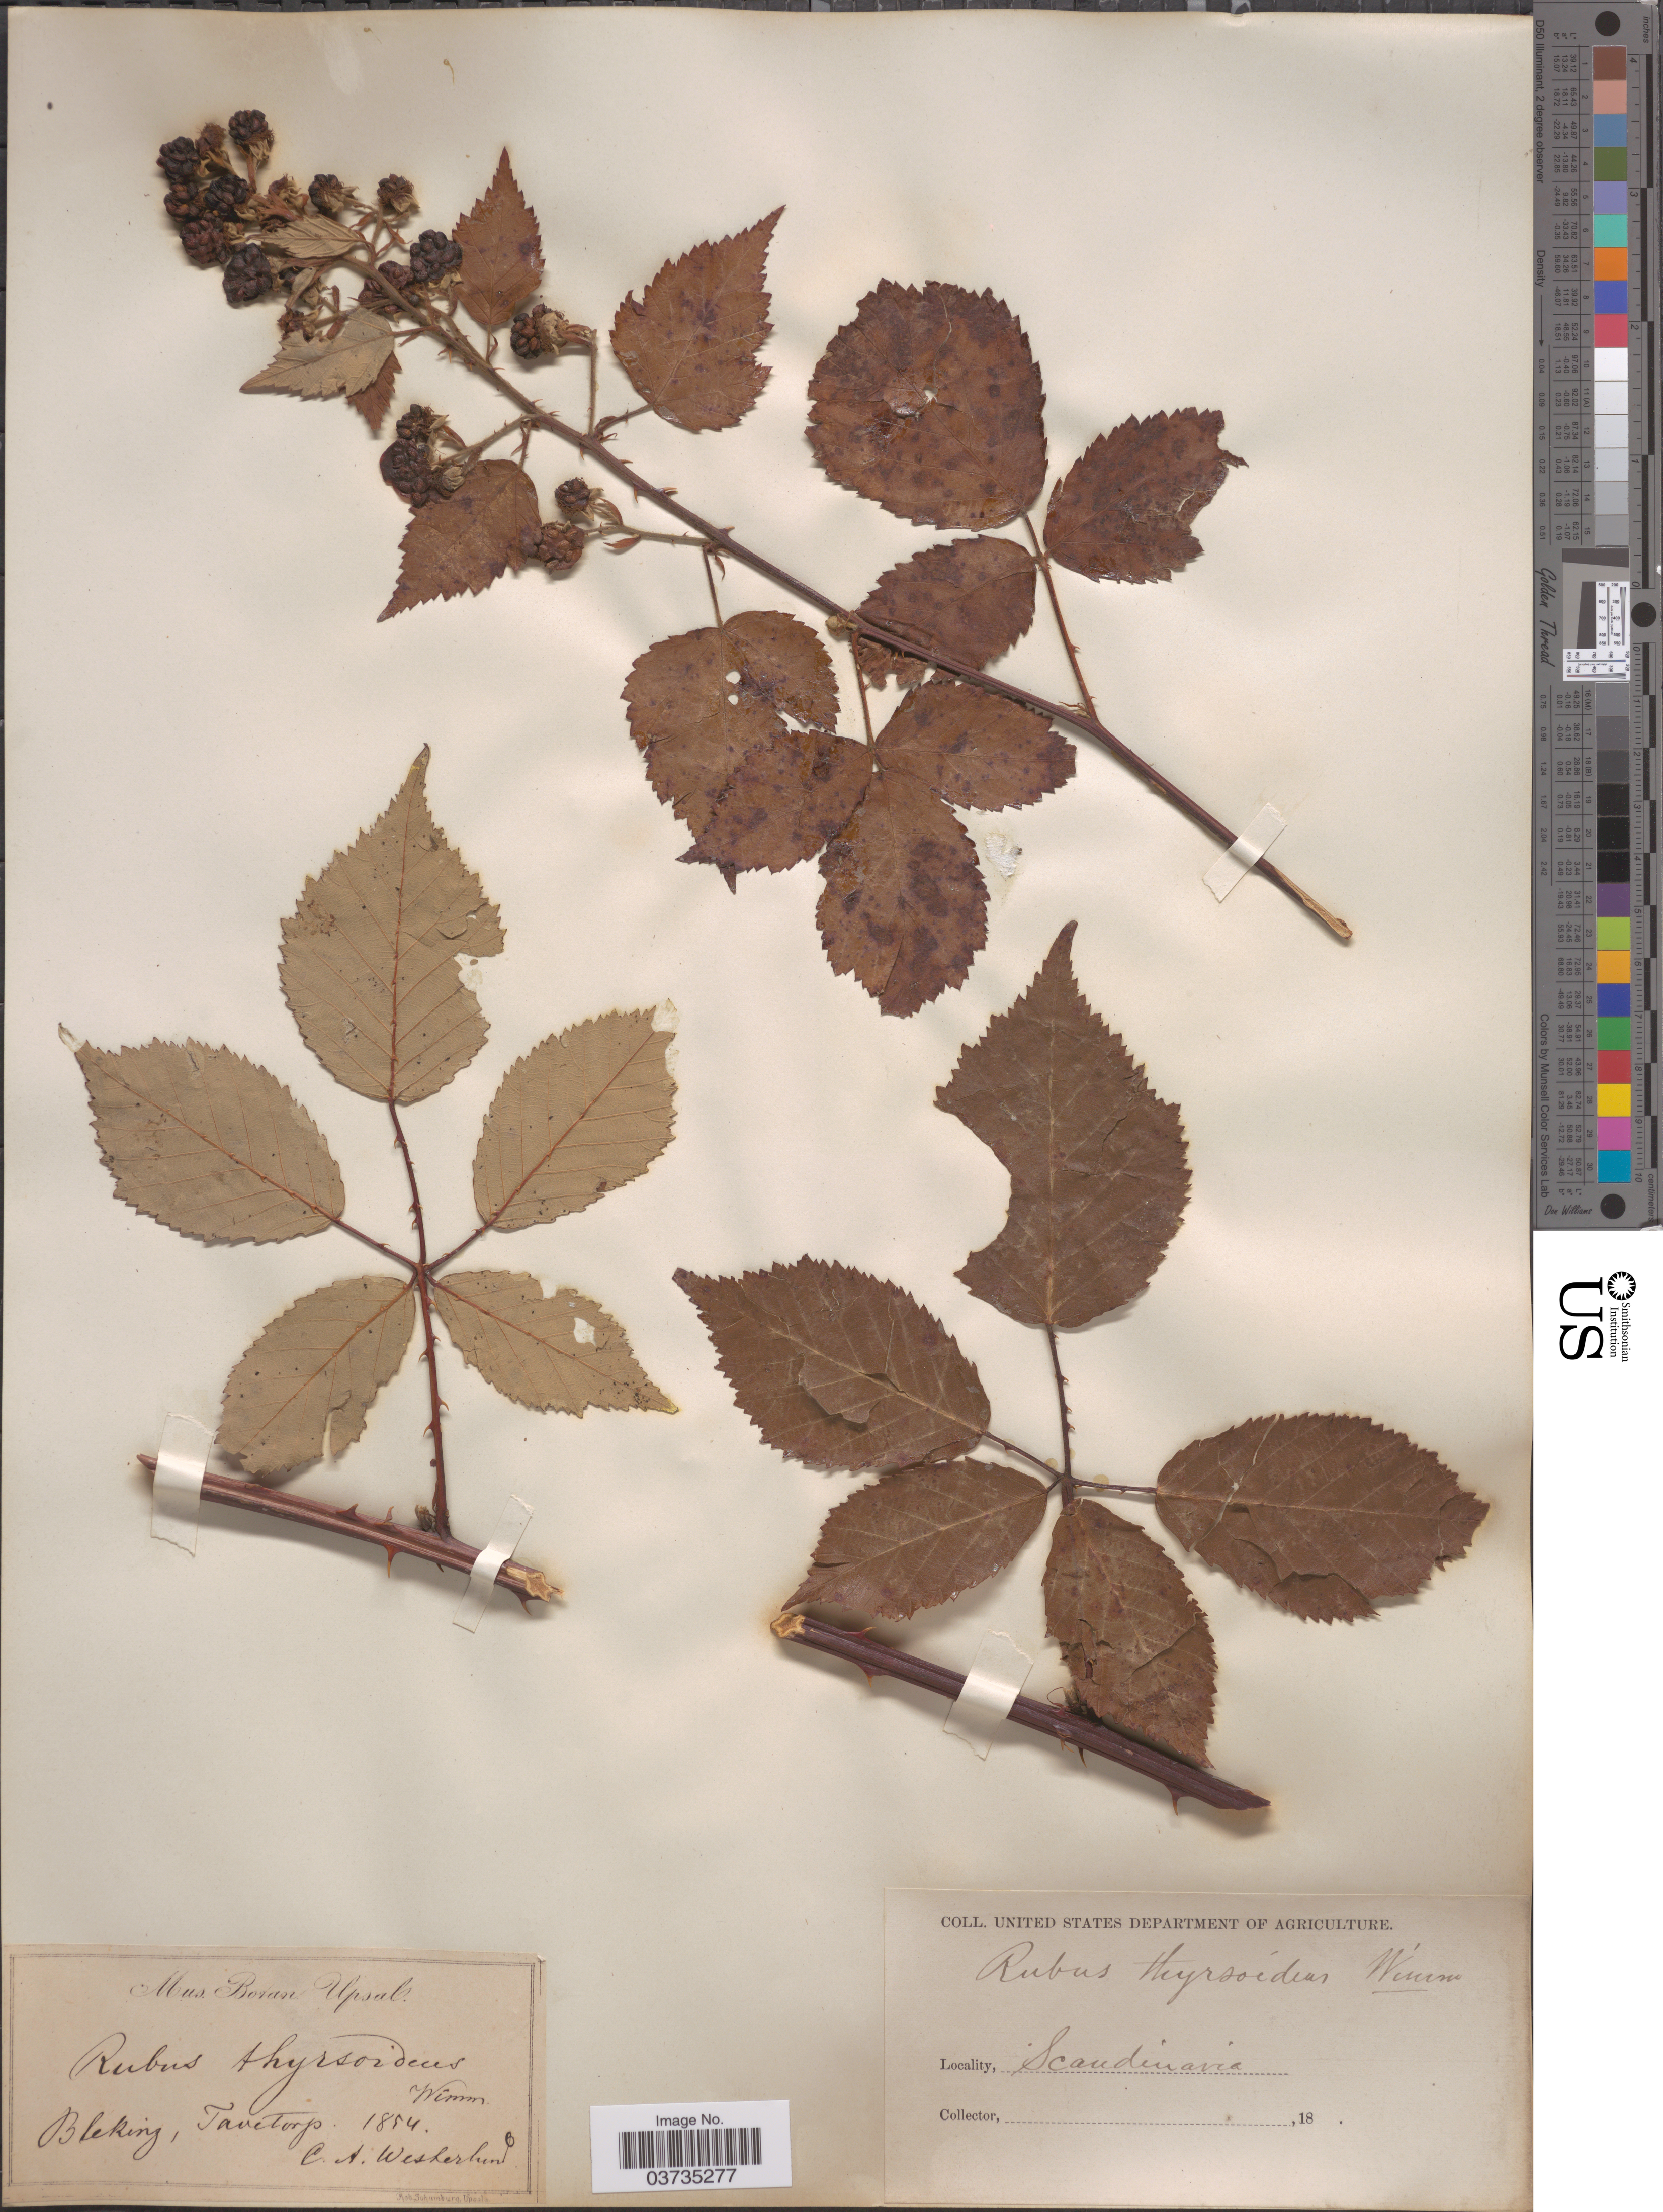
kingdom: Plantae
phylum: Tracheophyta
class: Magnoliopsida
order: Rosales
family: Rosaceae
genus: Rubus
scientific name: Rubus thyrsoideus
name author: Wimm.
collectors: C. Westerlund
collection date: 1854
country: Sweden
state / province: Blekinge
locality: Scandinavia. Tavetorp.